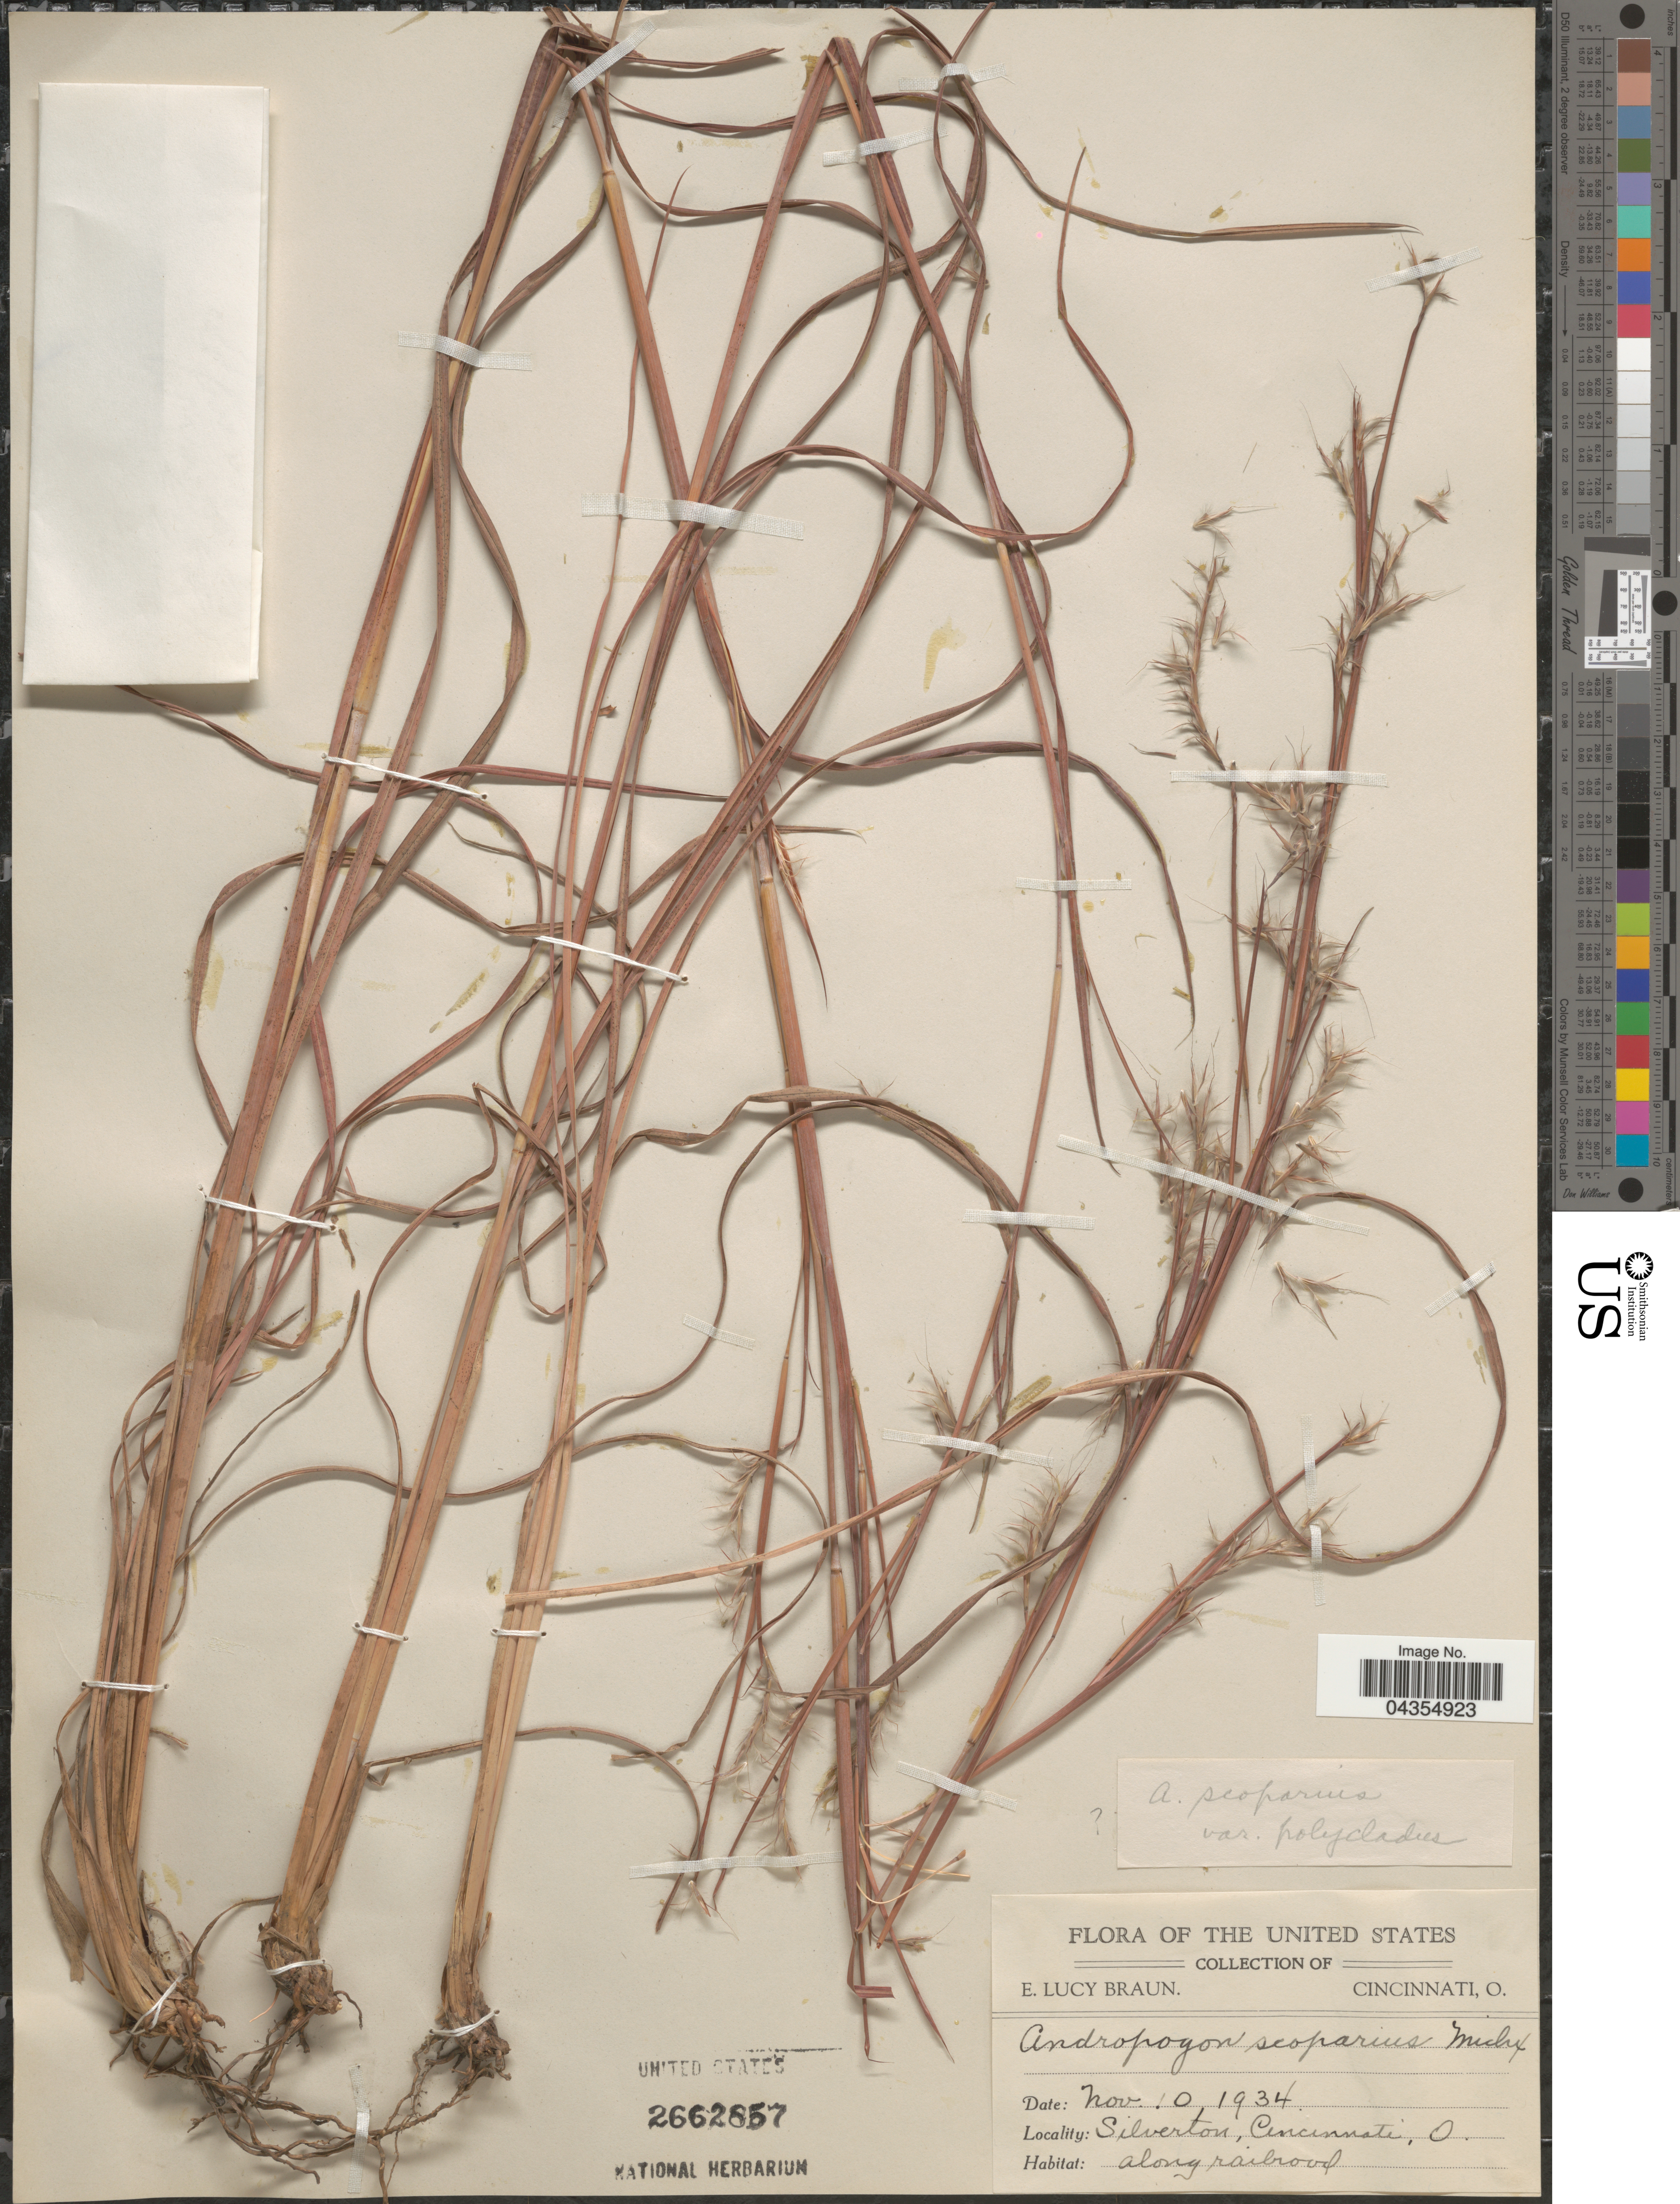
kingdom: Plantae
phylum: Tracheophyta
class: Liliopsida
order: Poales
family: Poaceae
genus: Schizachyrium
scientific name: Schizachyrium sanguineum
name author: (Retz.) Alston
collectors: E. L. Braun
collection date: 1934-11-10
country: United States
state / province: Ohio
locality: Silverton, Cincinnati. Along railroad.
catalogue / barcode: US 2662857